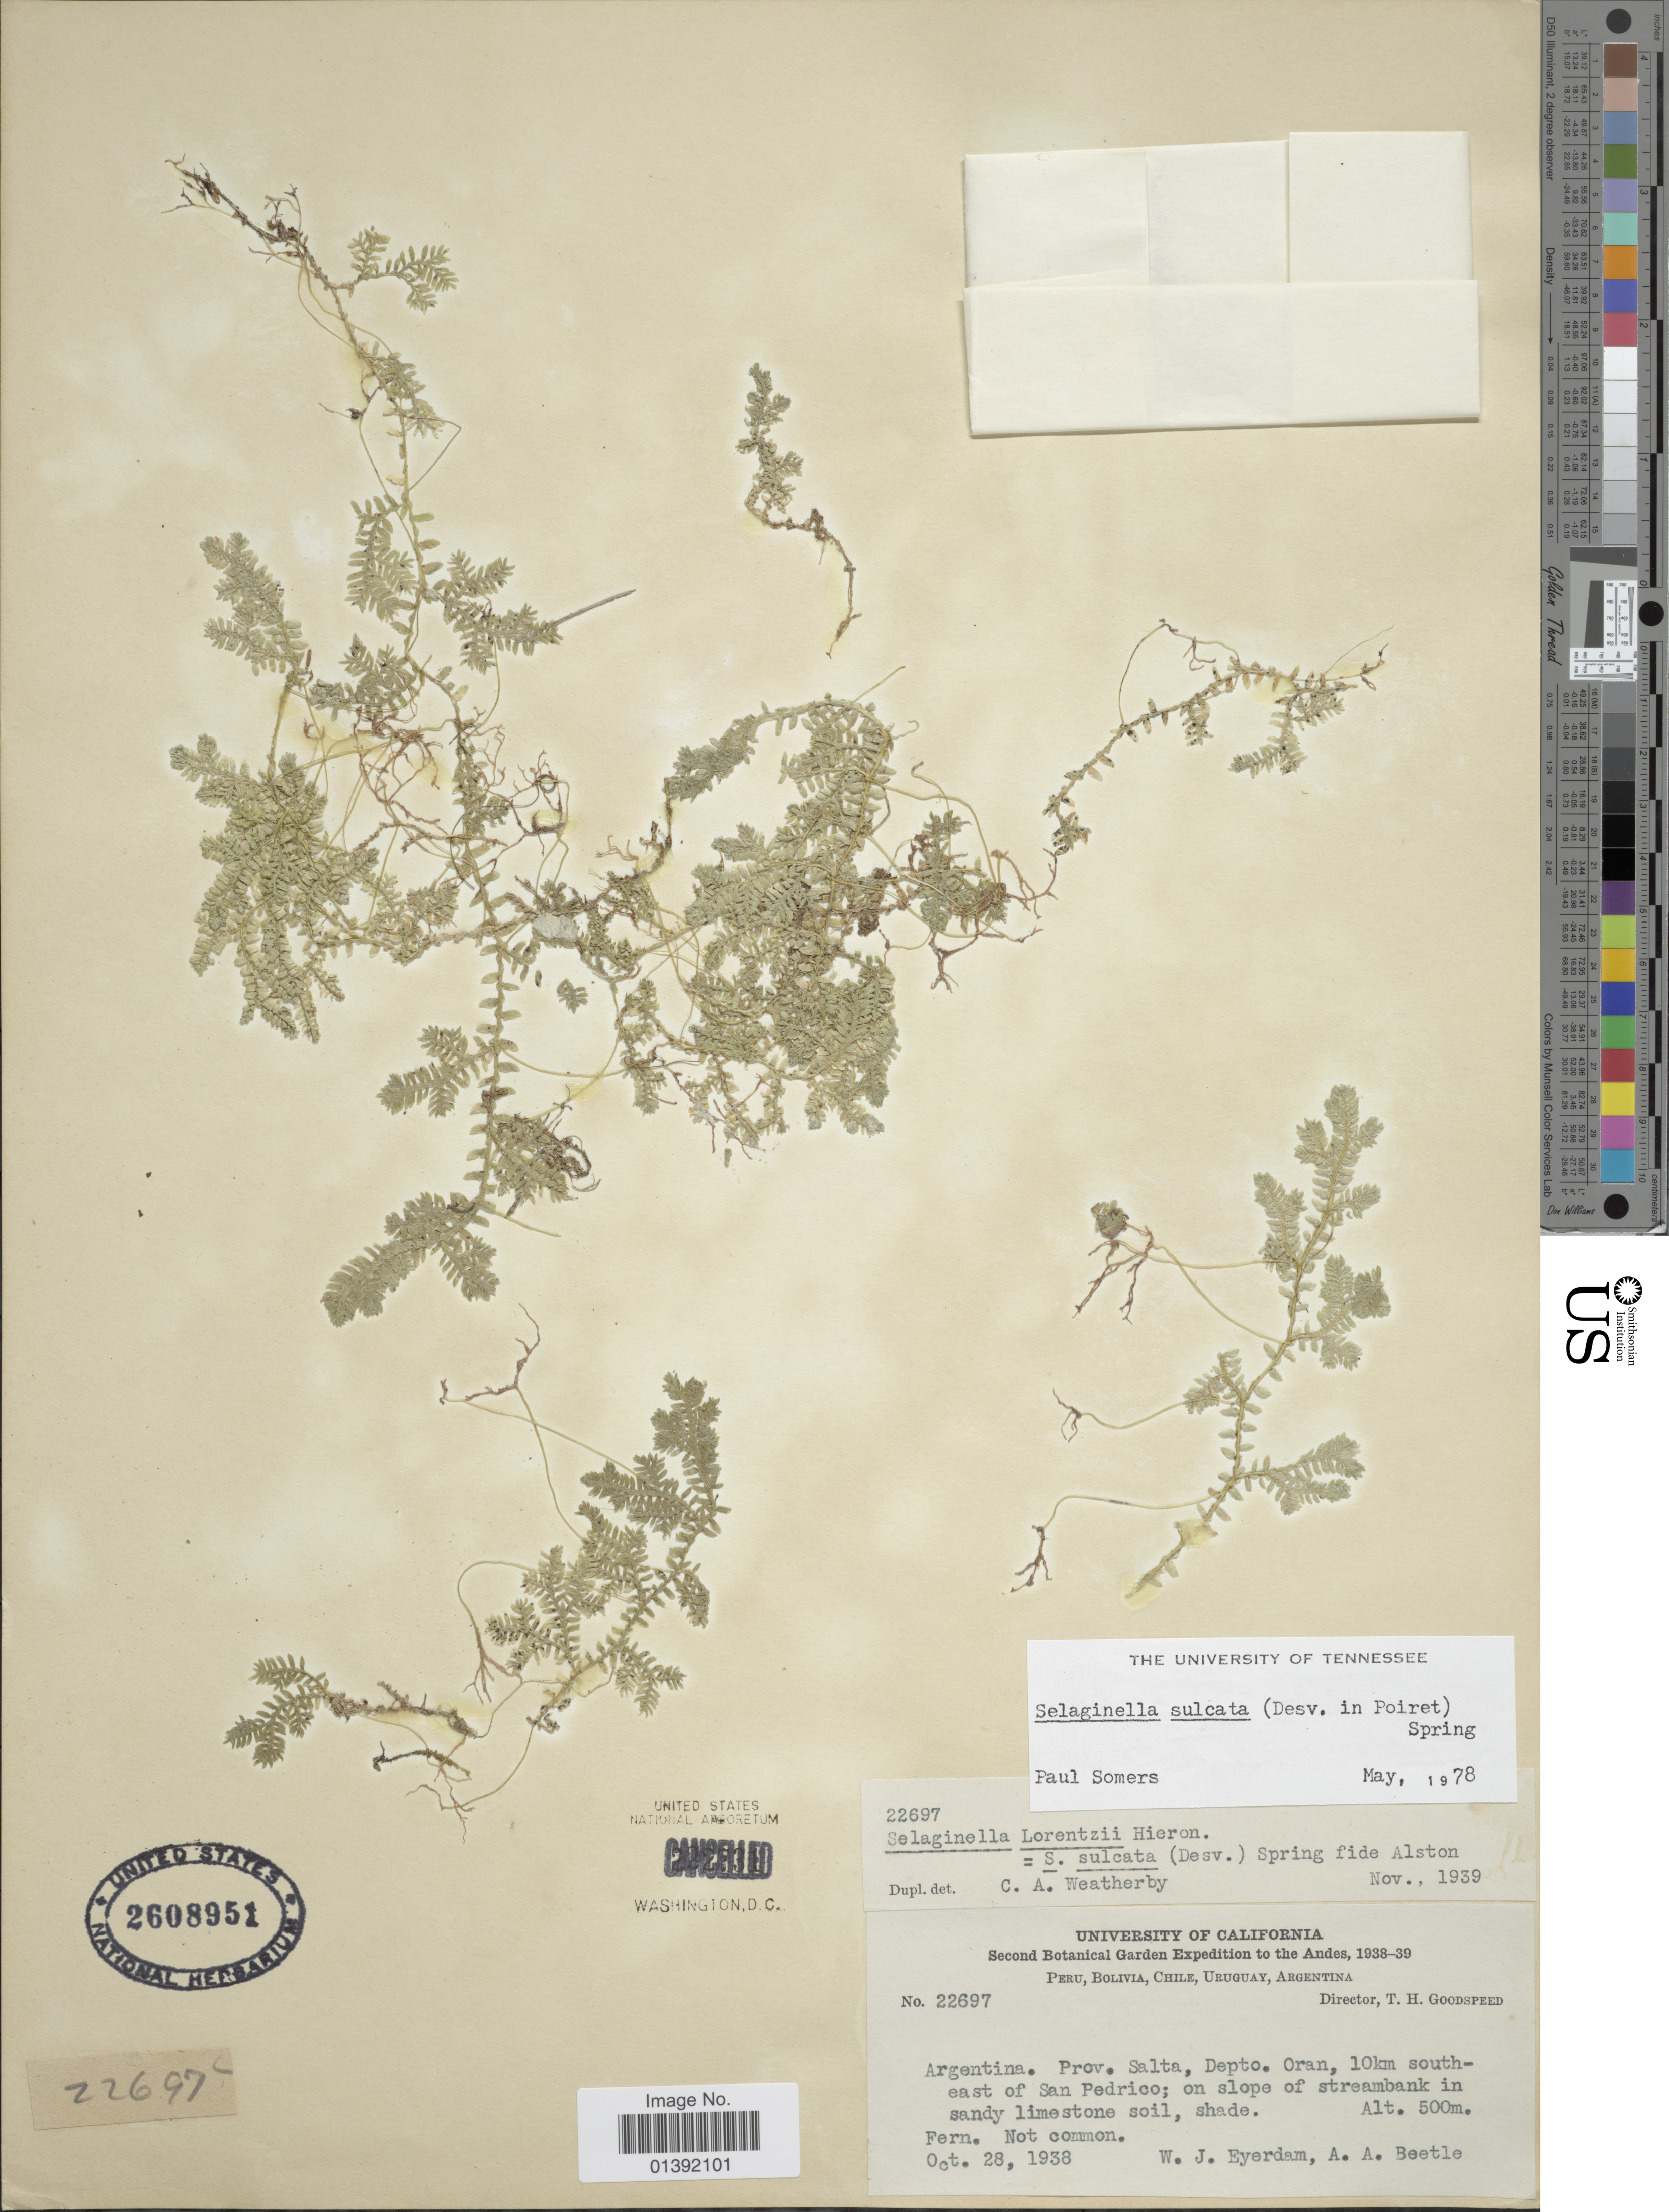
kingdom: Plantae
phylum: Tracheophyta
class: Lycopodiopsida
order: Selaginellales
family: Selaginellaceae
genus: Selaginella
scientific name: Selaginella sulcata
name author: (Desv. ex Poir.) Spring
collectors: W. J. Eyerdam & A. A. Beetle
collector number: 22697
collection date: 1938-10-28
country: Argentina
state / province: Salta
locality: Depto. Oran, 10 km southeast of San Pedrico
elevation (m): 500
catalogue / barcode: US 2608951